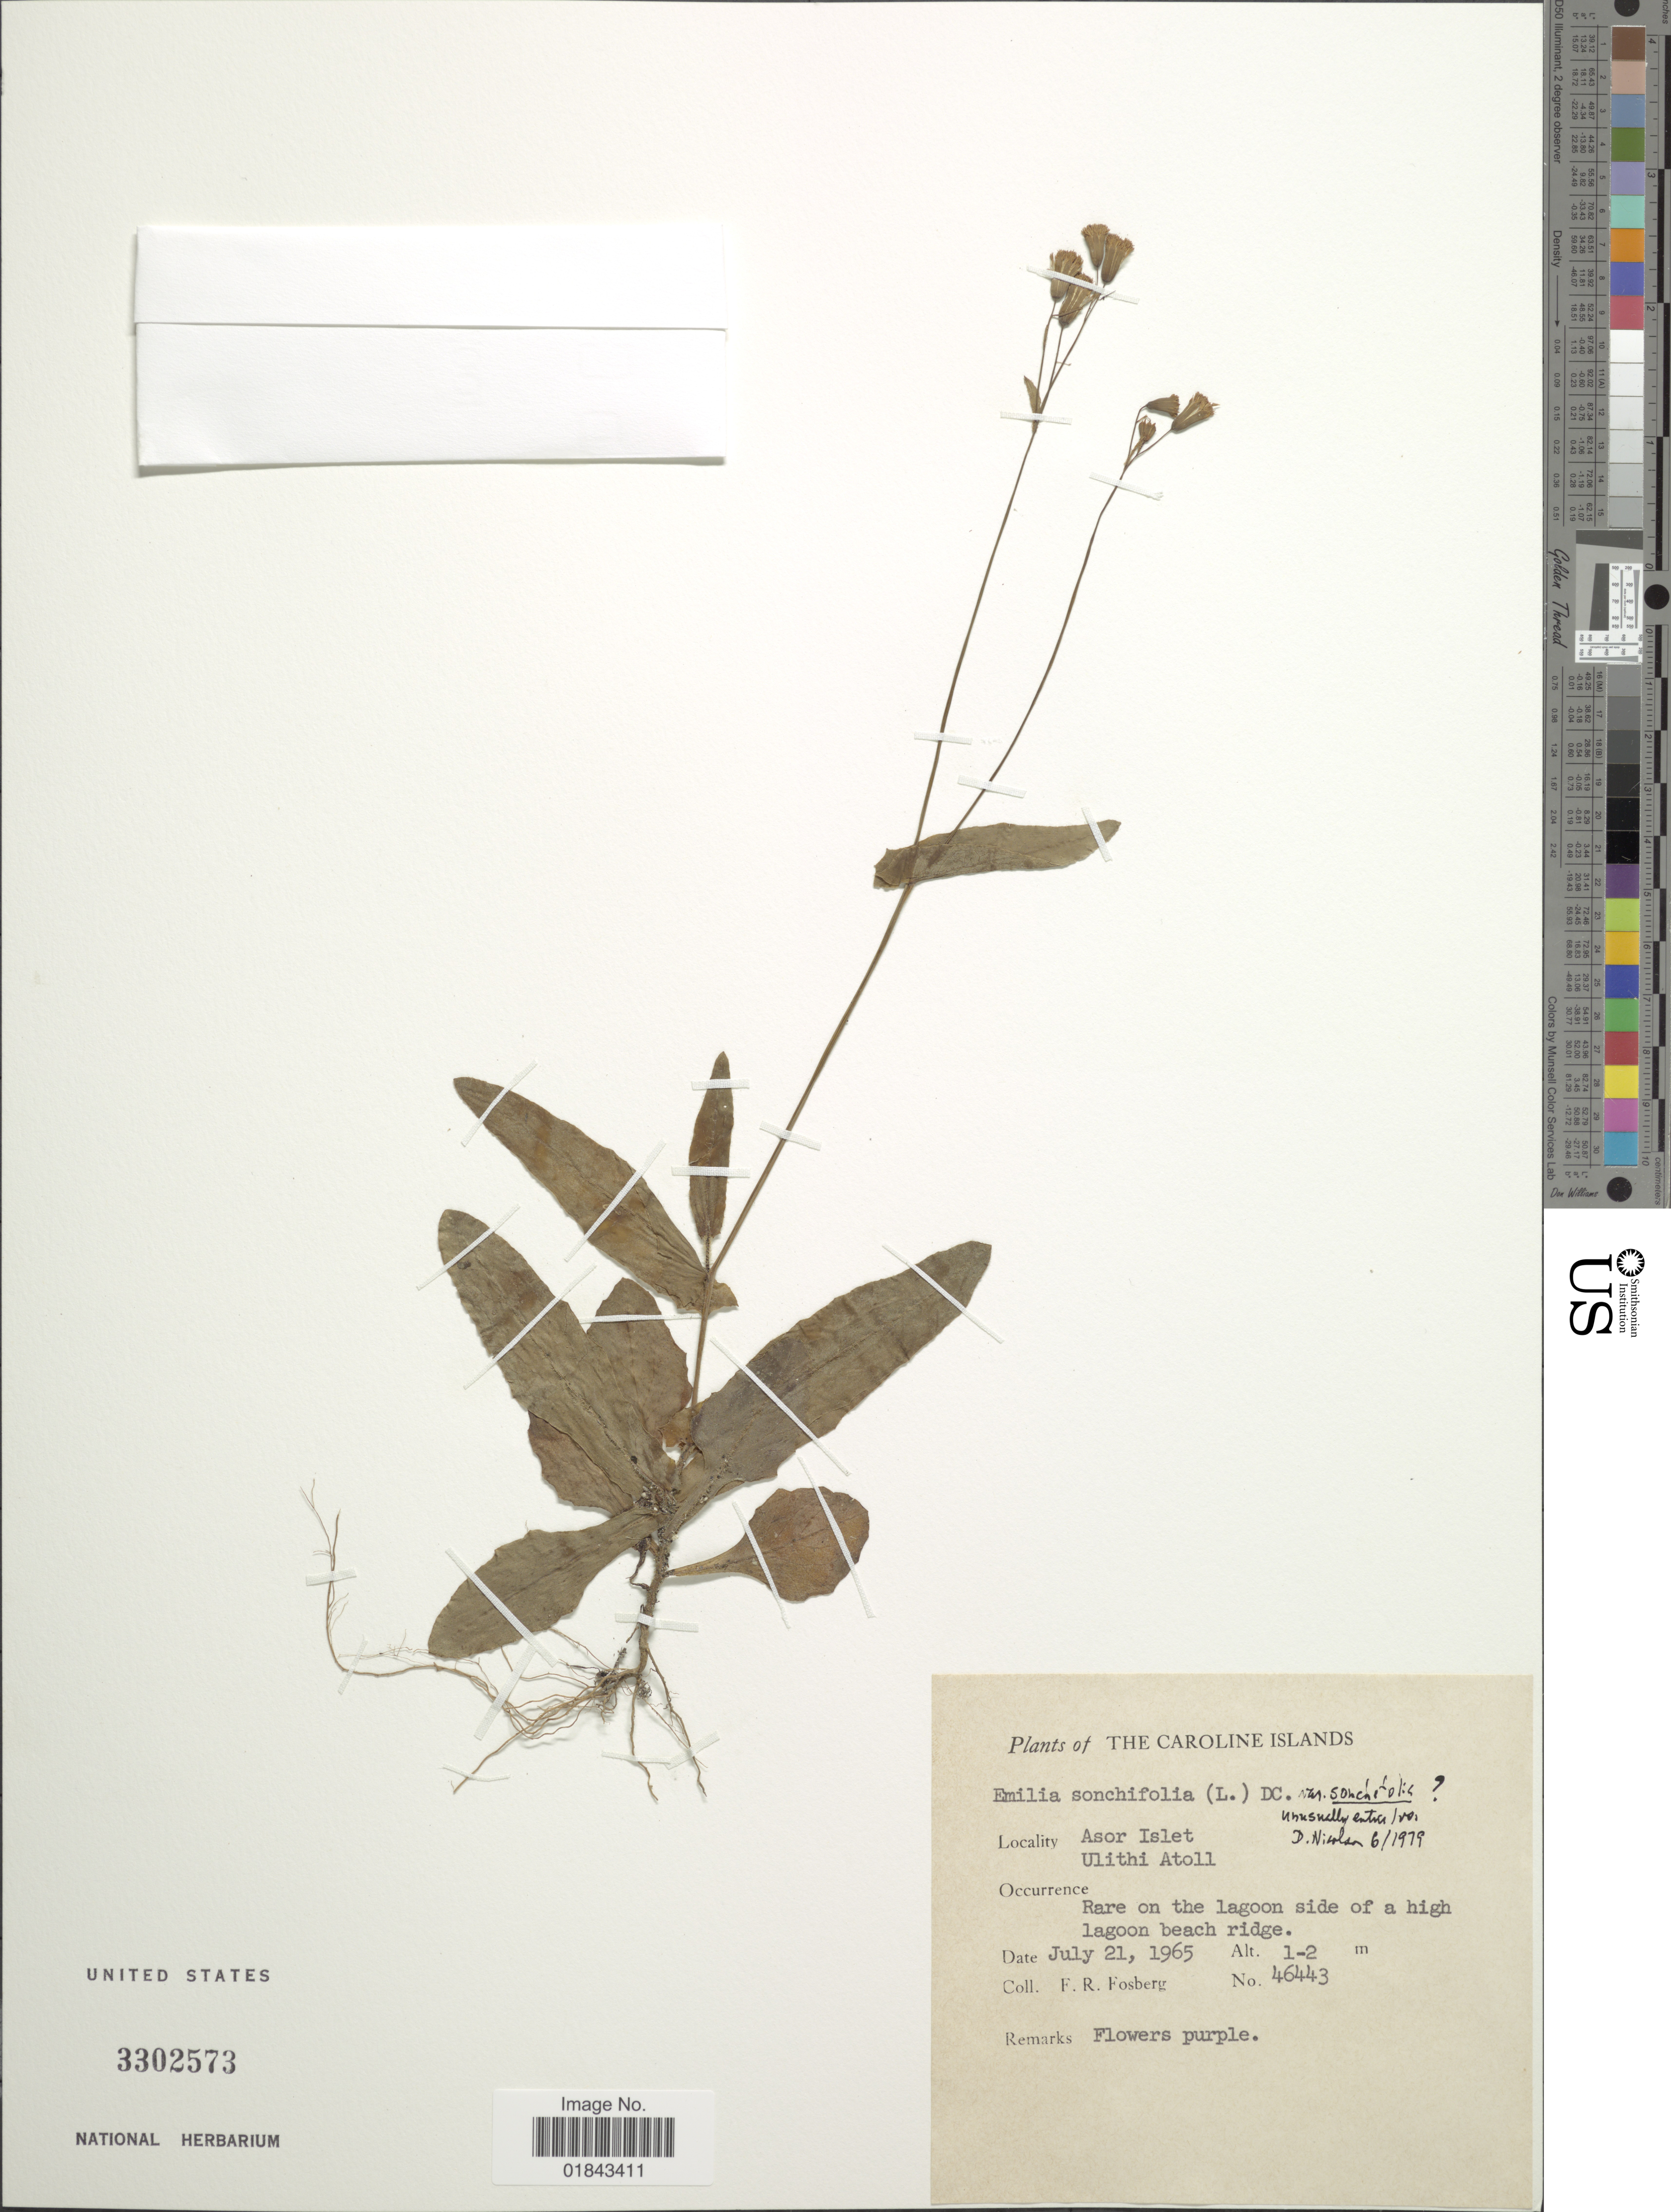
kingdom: Plantae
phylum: Tracheophyta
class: Magnoliopsida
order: Asterales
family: Asteraceae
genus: Emilia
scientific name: Emilia sonchifolia var. sonchifolia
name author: (L.) DC.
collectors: F. R. Fosberg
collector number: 46443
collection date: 1965-07-21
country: Micronesia, Federated States of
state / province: Yap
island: Ulithi Atoll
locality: The Caroline Islands, Asor Islet, Ulithi Atoll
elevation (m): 1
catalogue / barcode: US 3302573